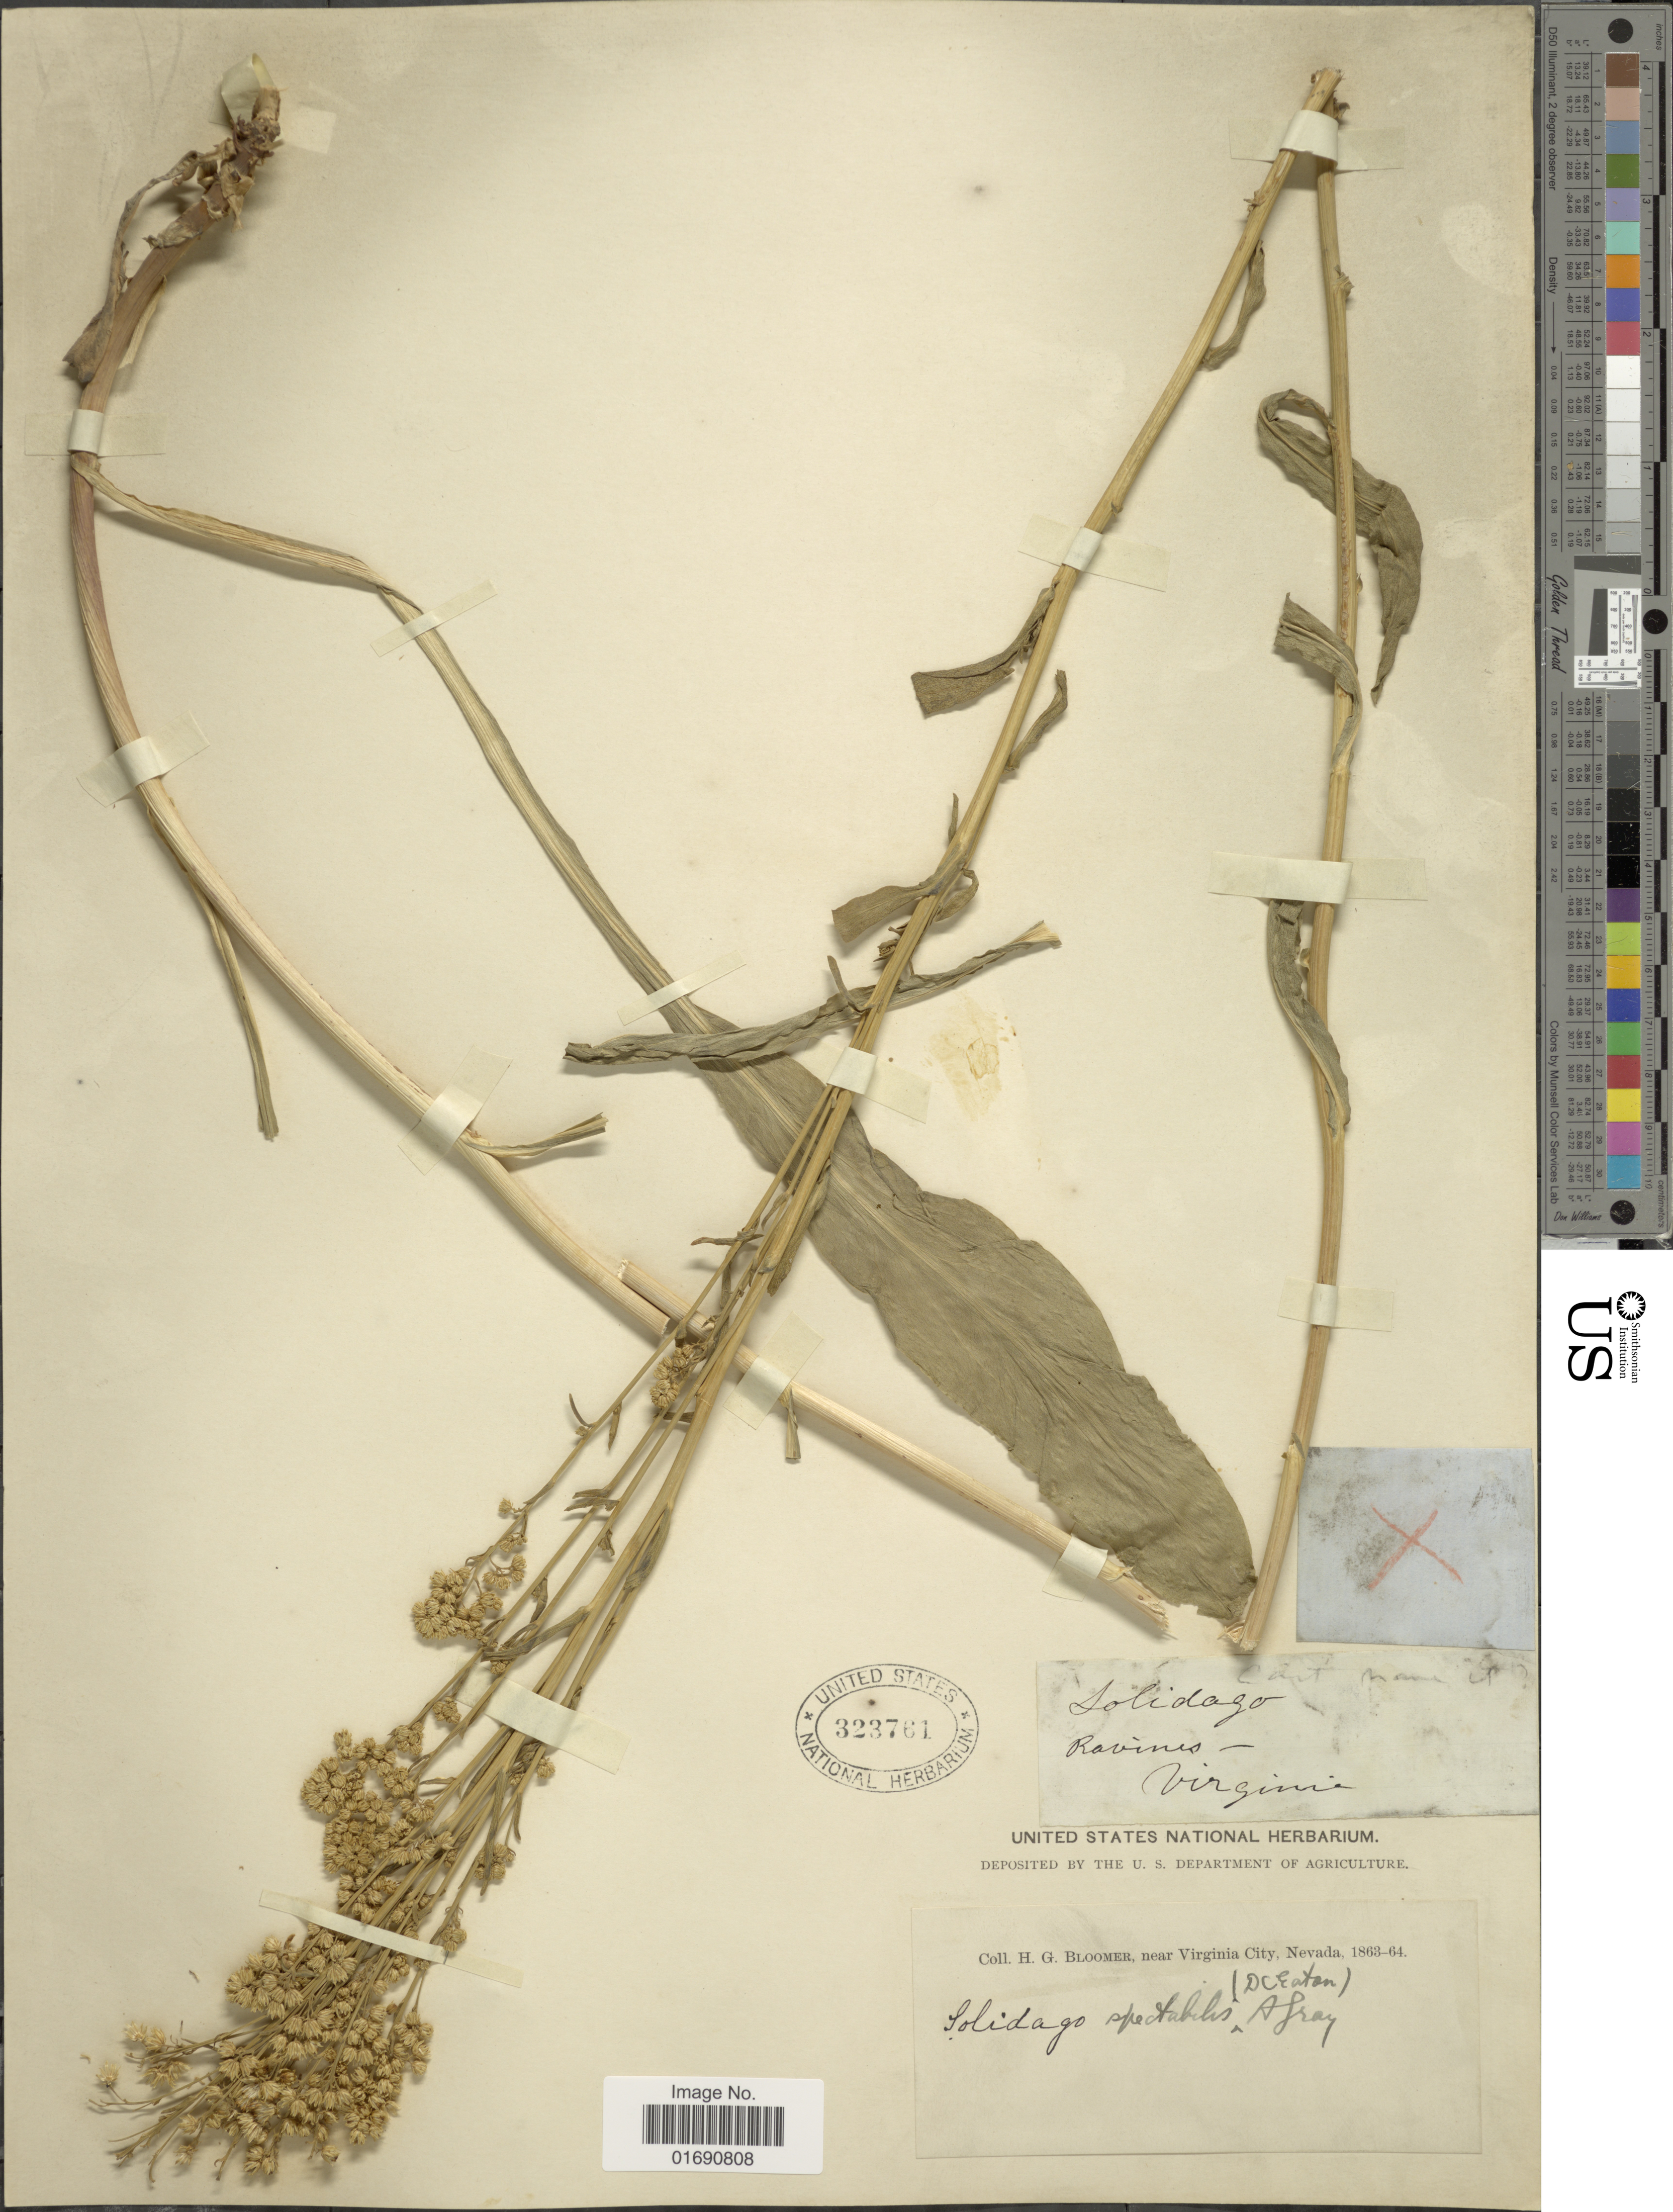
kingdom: Plantae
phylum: Tracheophyta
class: Magnoliopsida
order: Asterales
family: Asteraceae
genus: Solidago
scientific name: Solidago spectabilis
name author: (D.C. Eaton) A. Gray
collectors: H. Bloomer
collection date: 1863/1864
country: United States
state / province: Nevada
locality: Near Virginia City, Nevada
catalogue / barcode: US 323761